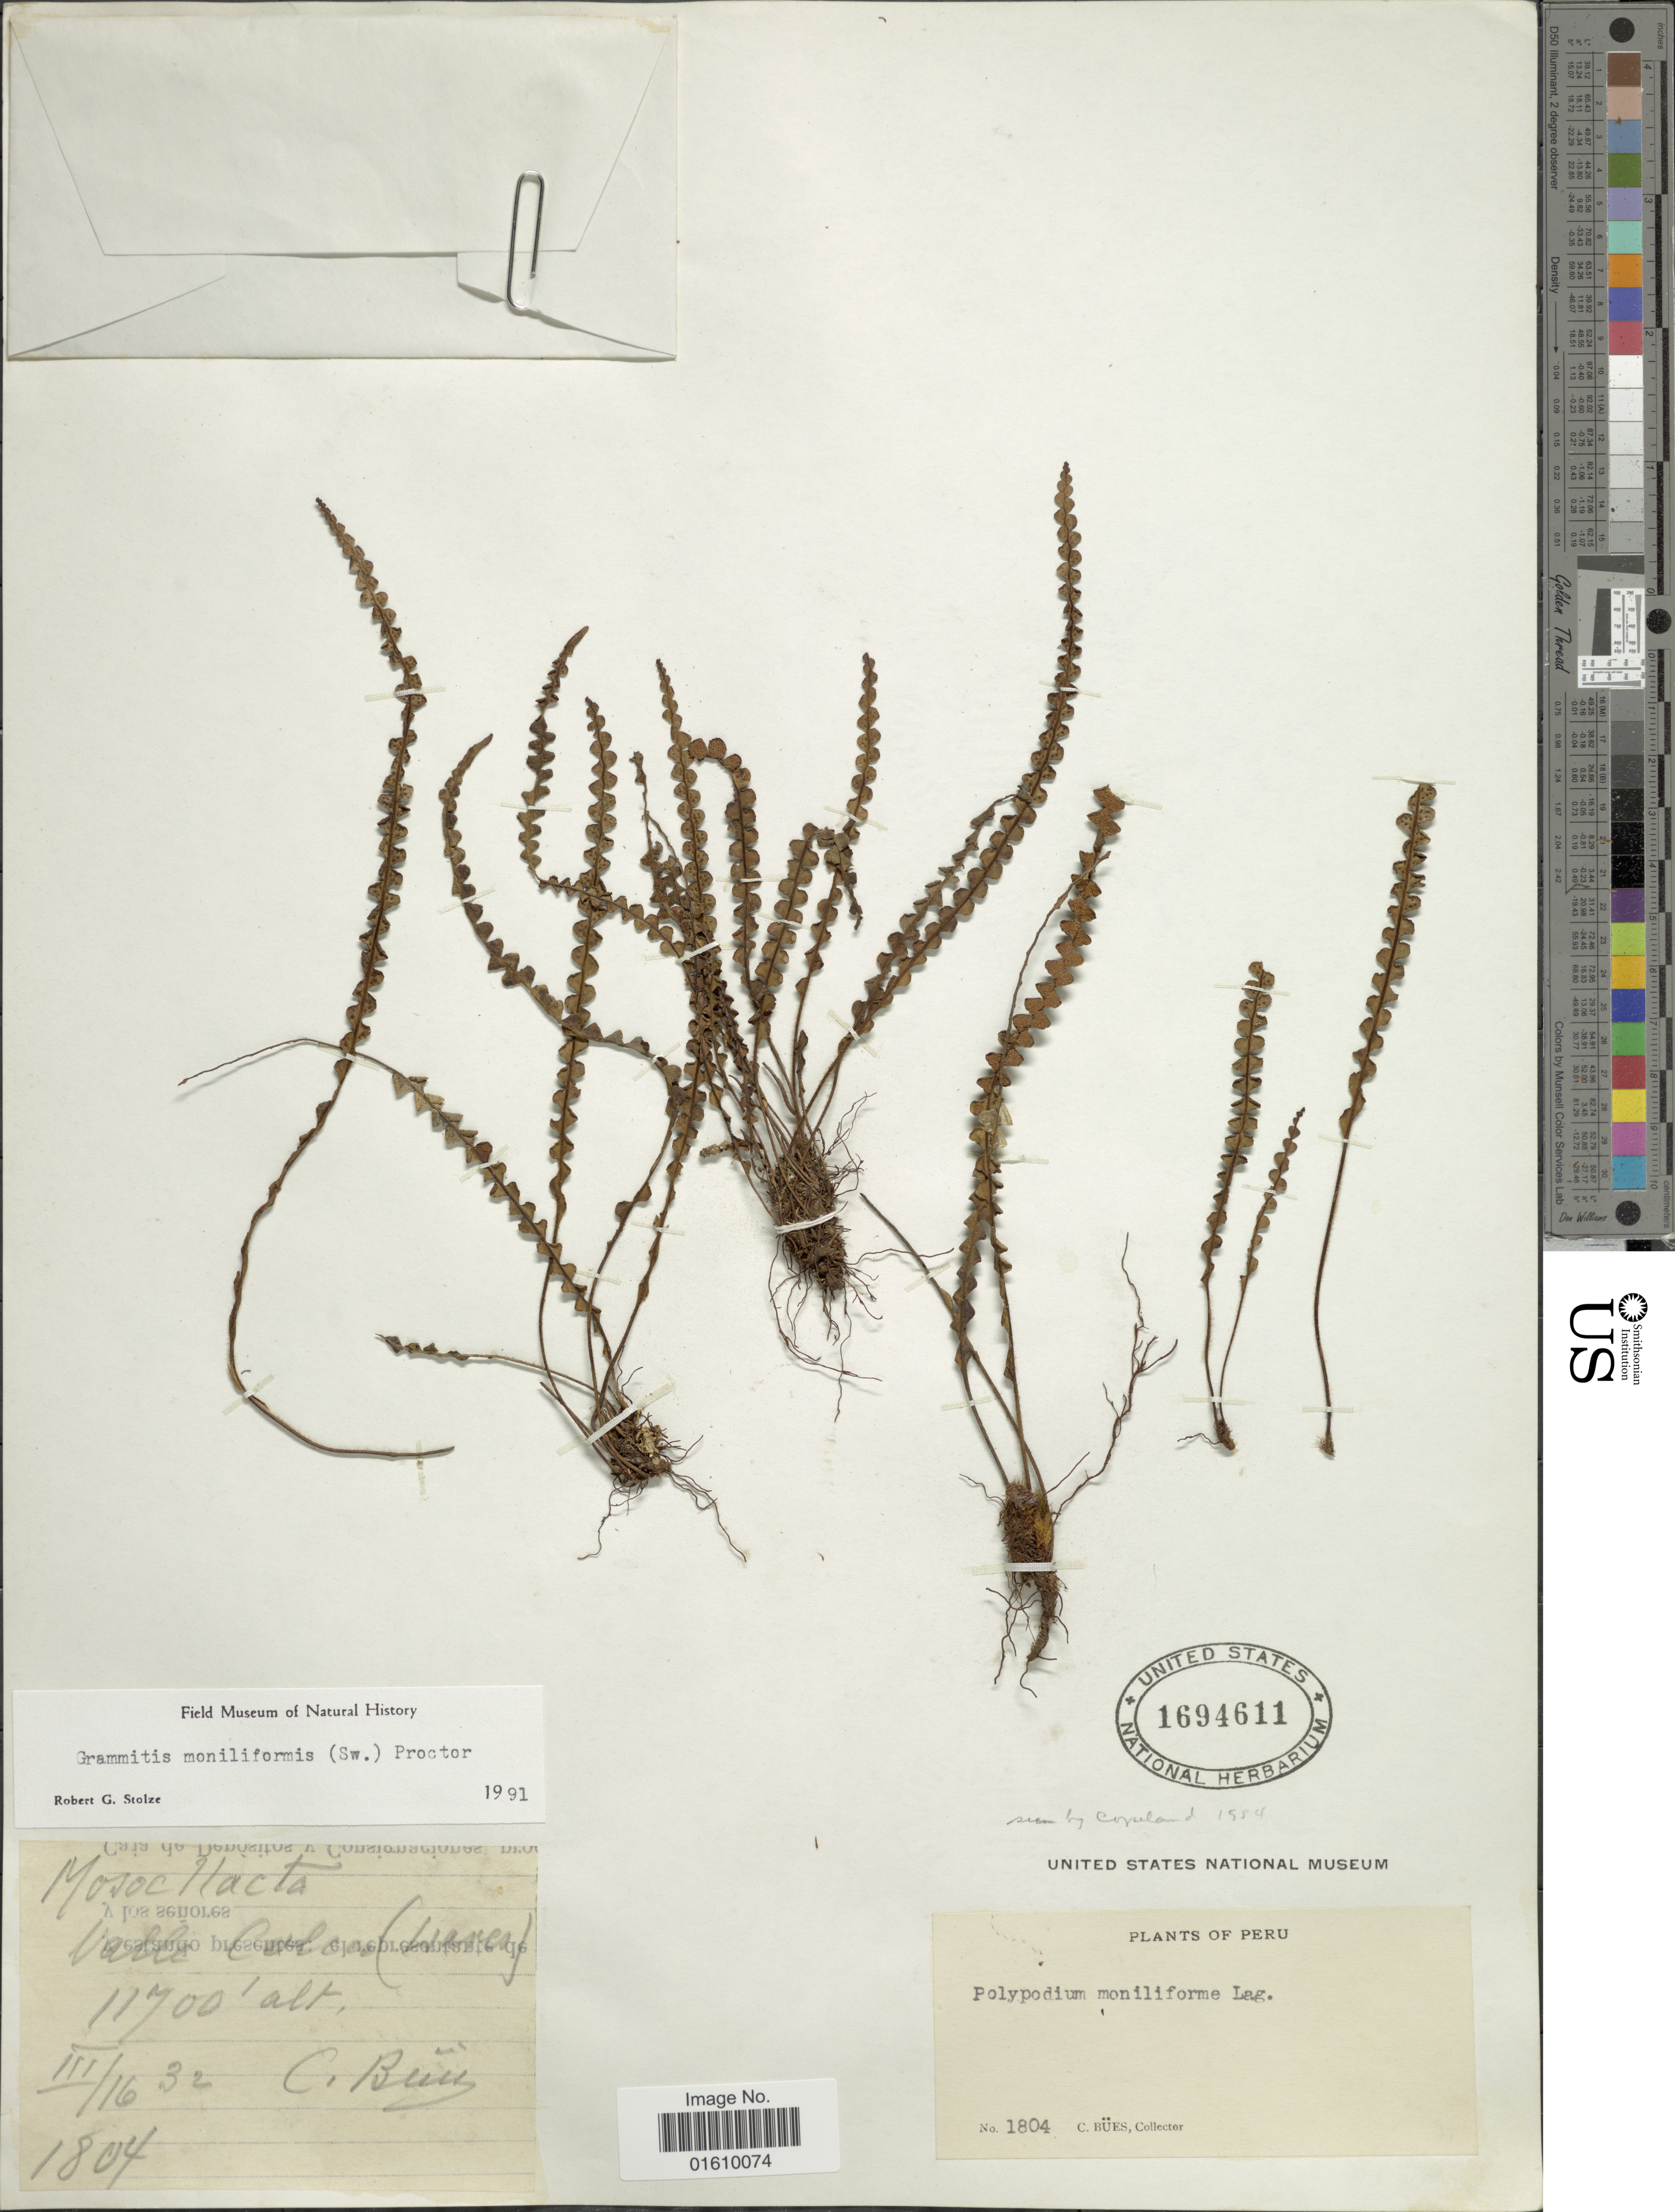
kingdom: Plantae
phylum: Tracheophyta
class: Polypodiopsida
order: Polypodiales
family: Polypodiaceae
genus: Melpomene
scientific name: Melpomene moniliformis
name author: (Lag. ex Sw.) A.R. Sm. & R.C. Moran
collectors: C. Bues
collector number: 1804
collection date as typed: Transcribed d/m/y: 16/3/32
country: Peru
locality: Moscohacta valle Colons.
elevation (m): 3566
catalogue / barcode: US 1694611